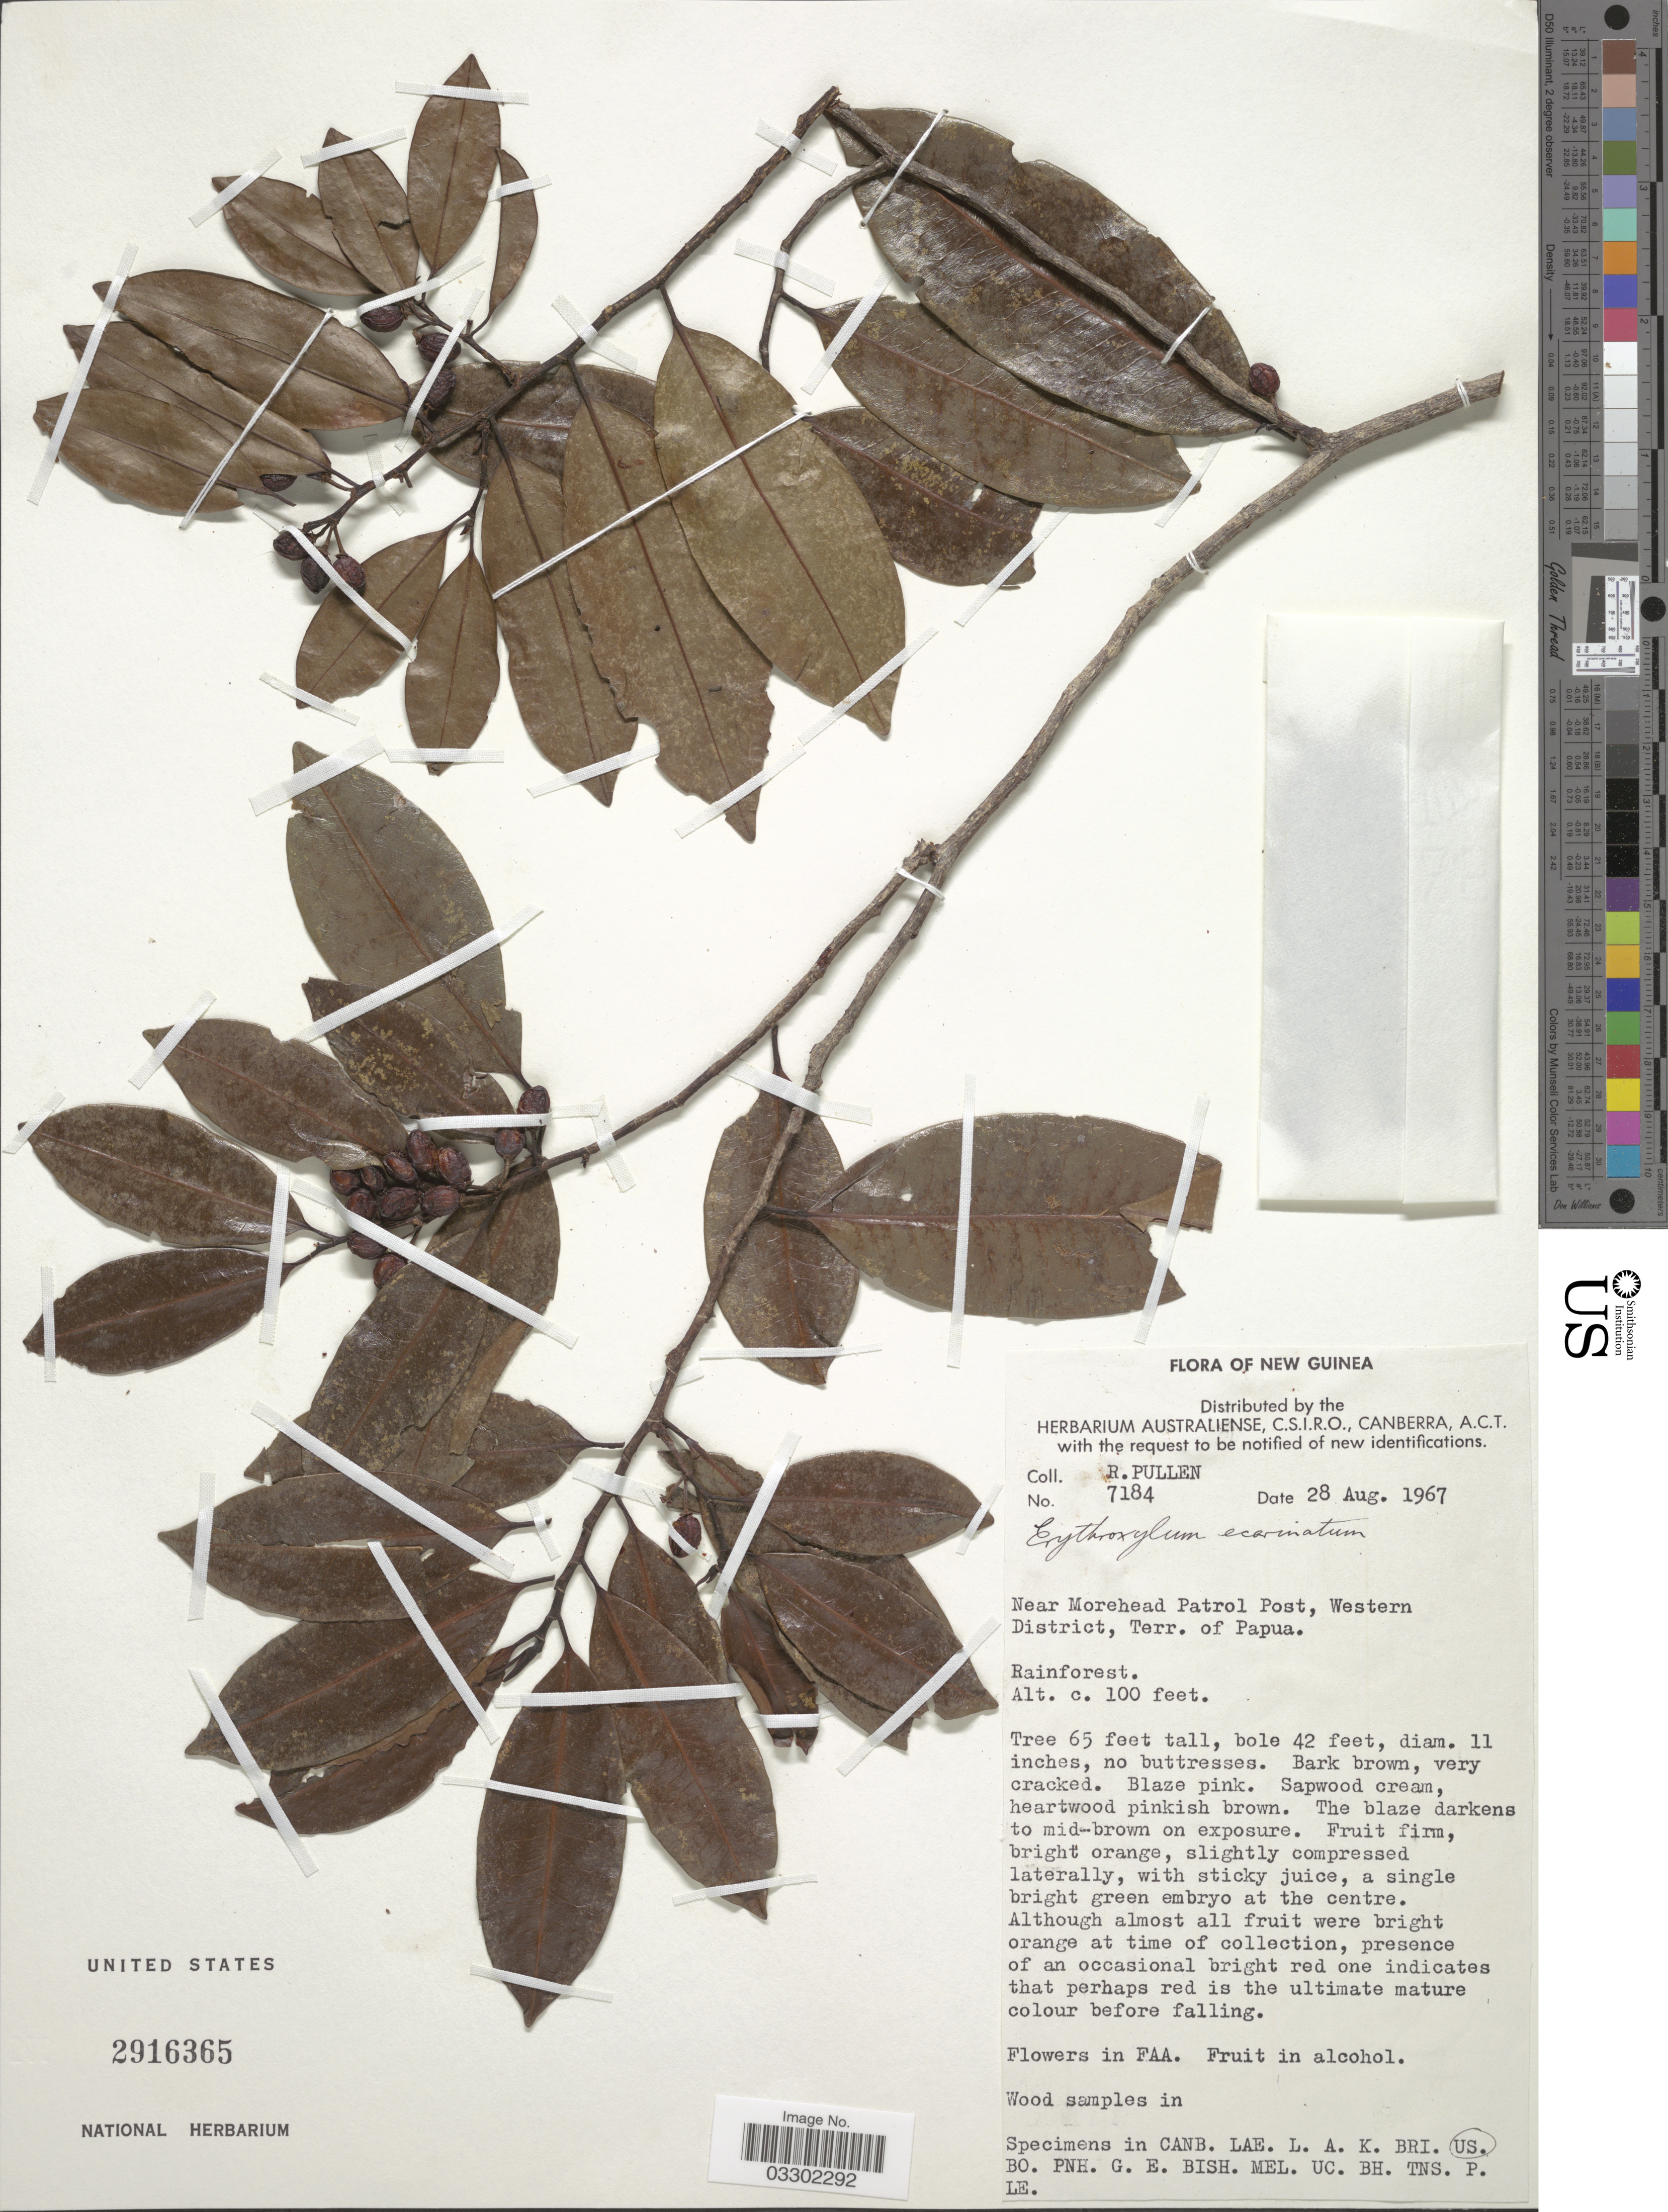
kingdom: Plantae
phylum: Tracheophyta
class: Magnoliopsida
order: Malpighiales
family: Erythroxylaceae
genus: Erythroxylum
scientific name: Erythroxylum ecarinatum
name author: Hochr.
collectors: R. Pullen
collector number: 7184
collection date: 1967-08-28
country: Papua New Guinea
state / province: Manus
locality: New Guinea. Near Morehead Patrol Post, Western District, Terr. of Papua.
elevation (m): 30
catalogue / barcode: US 2916365